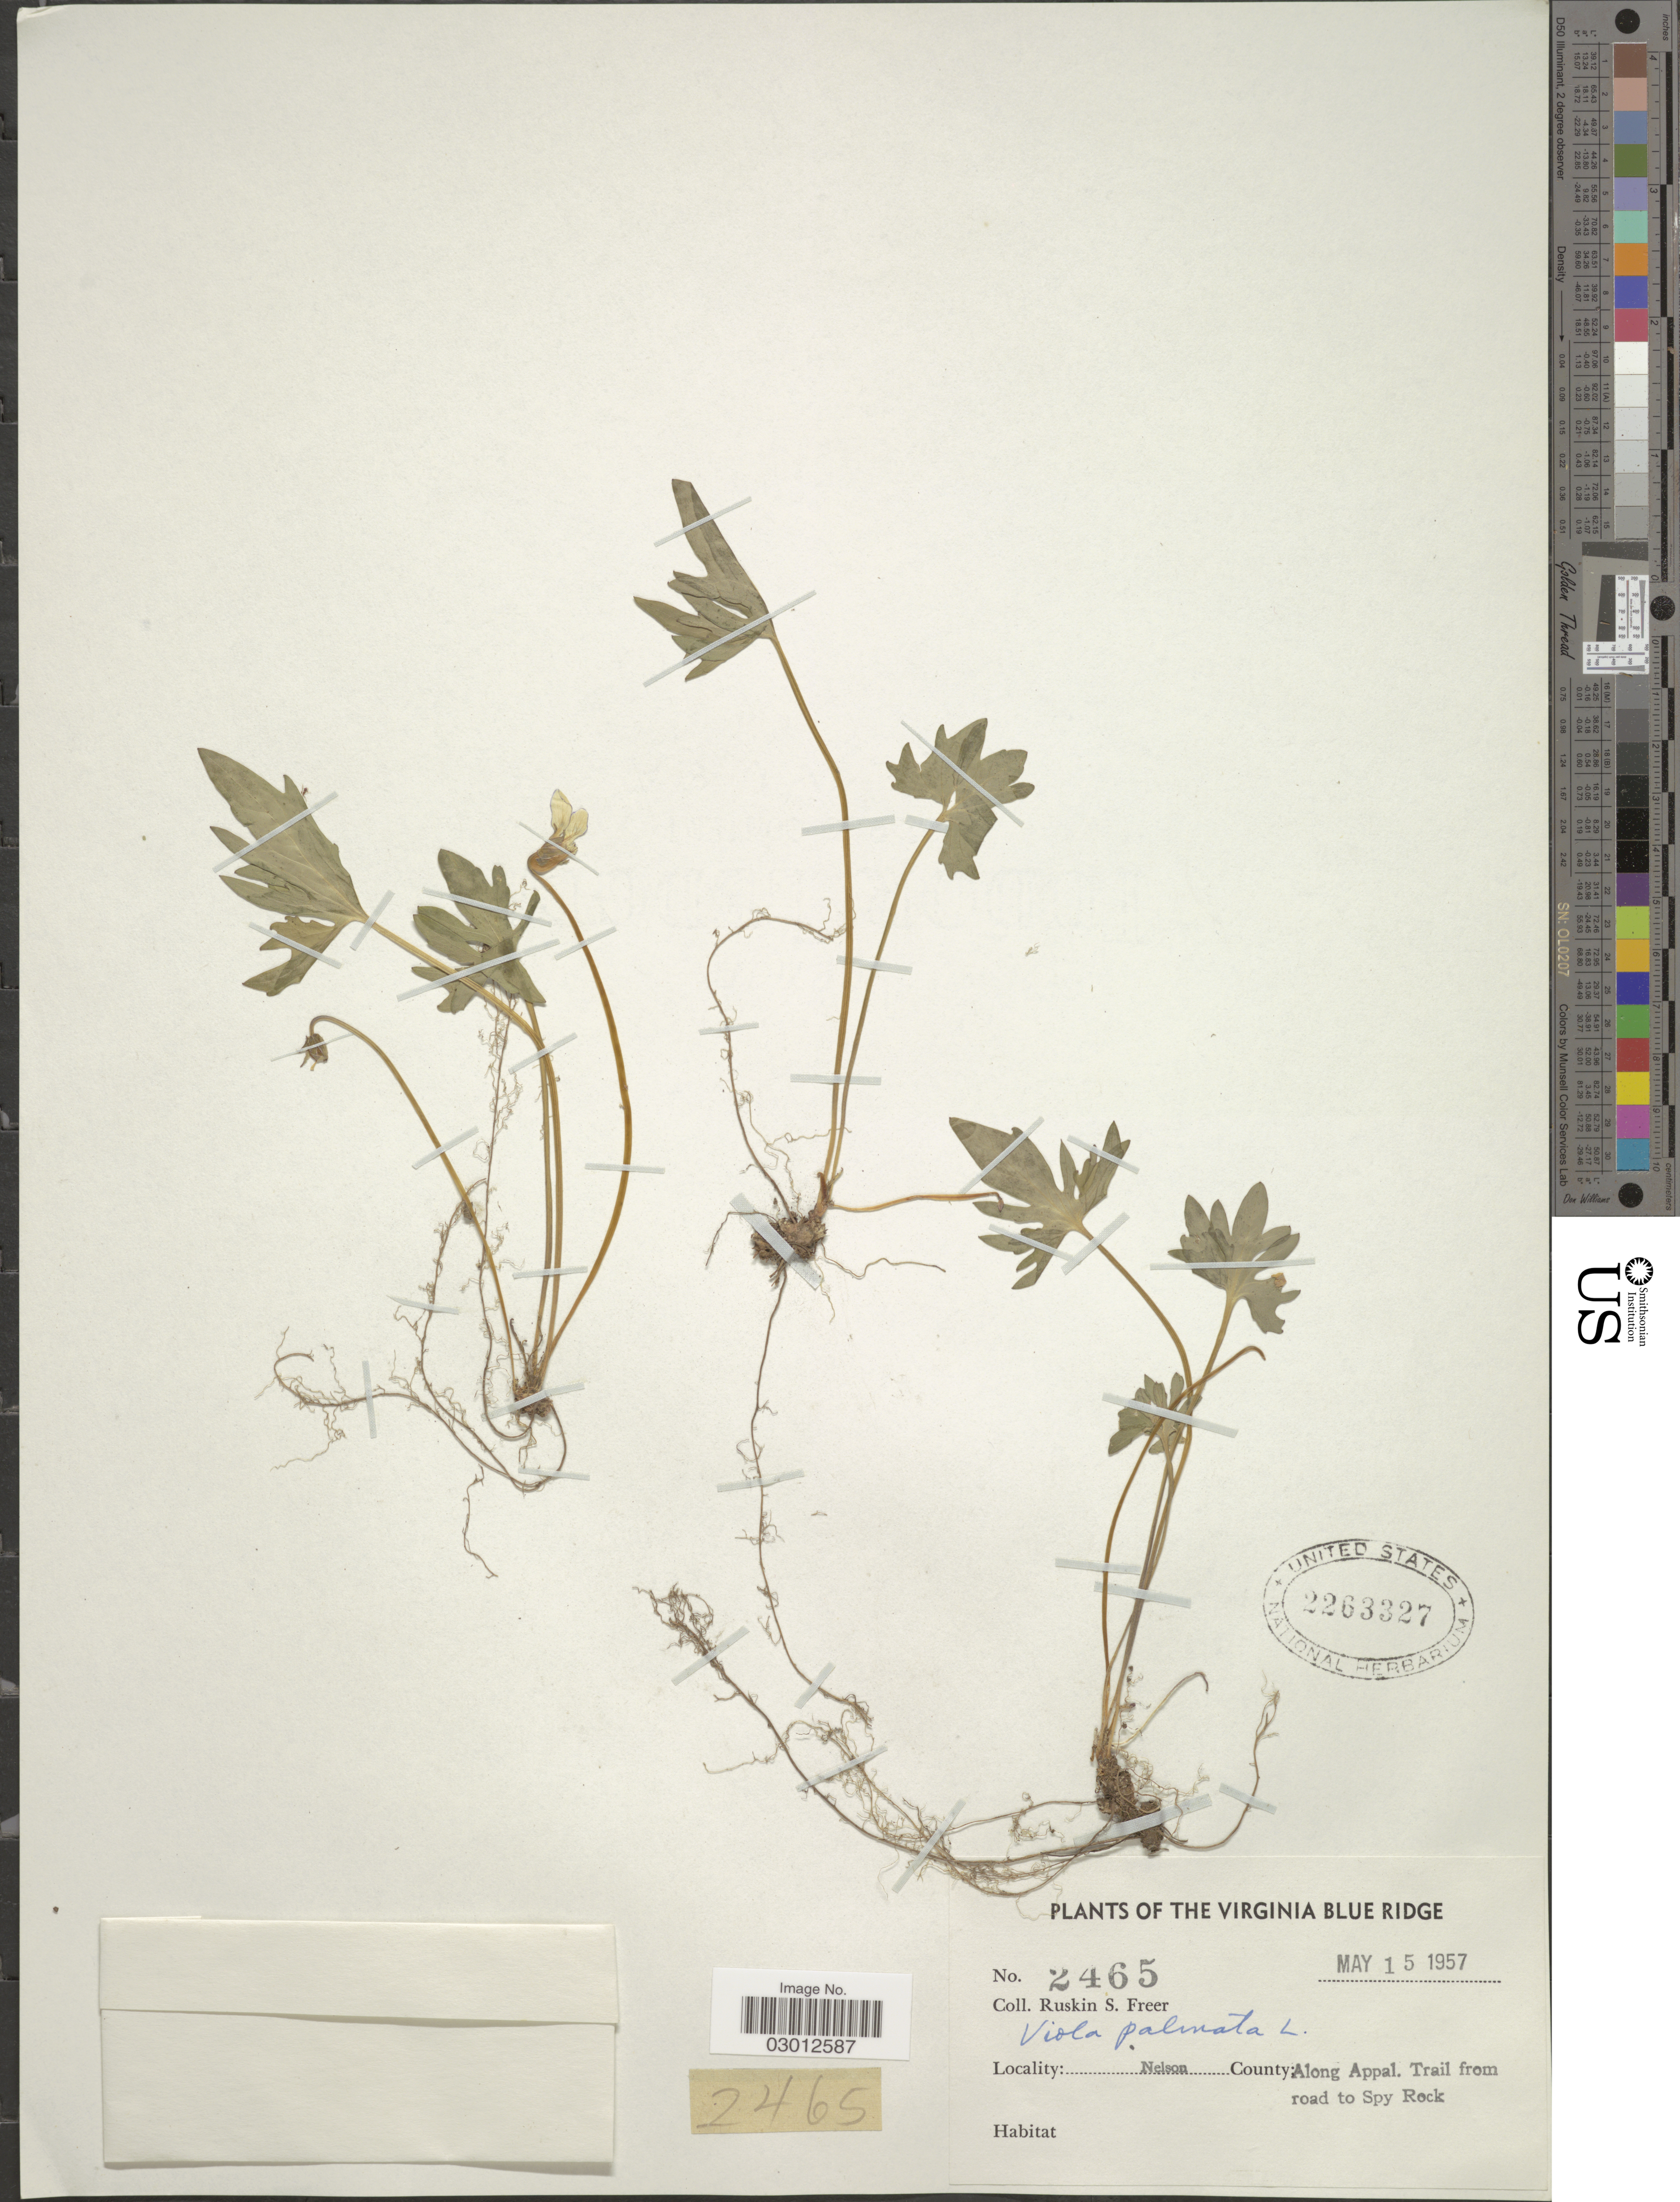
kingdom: Plantae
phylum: Tracheophyta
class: Magnoliopsida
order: Malpighiales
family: Violaceae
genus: Viola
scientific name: Viola palmata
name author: L.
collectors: R. Freer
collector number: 2465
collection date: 1957-05-15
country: United States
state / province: Virginia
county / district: Nelson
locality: The Virginia Blue Ridge, Nelson County; Along Appal, Trail from road to Spy Rock.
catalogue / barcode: US 2263327